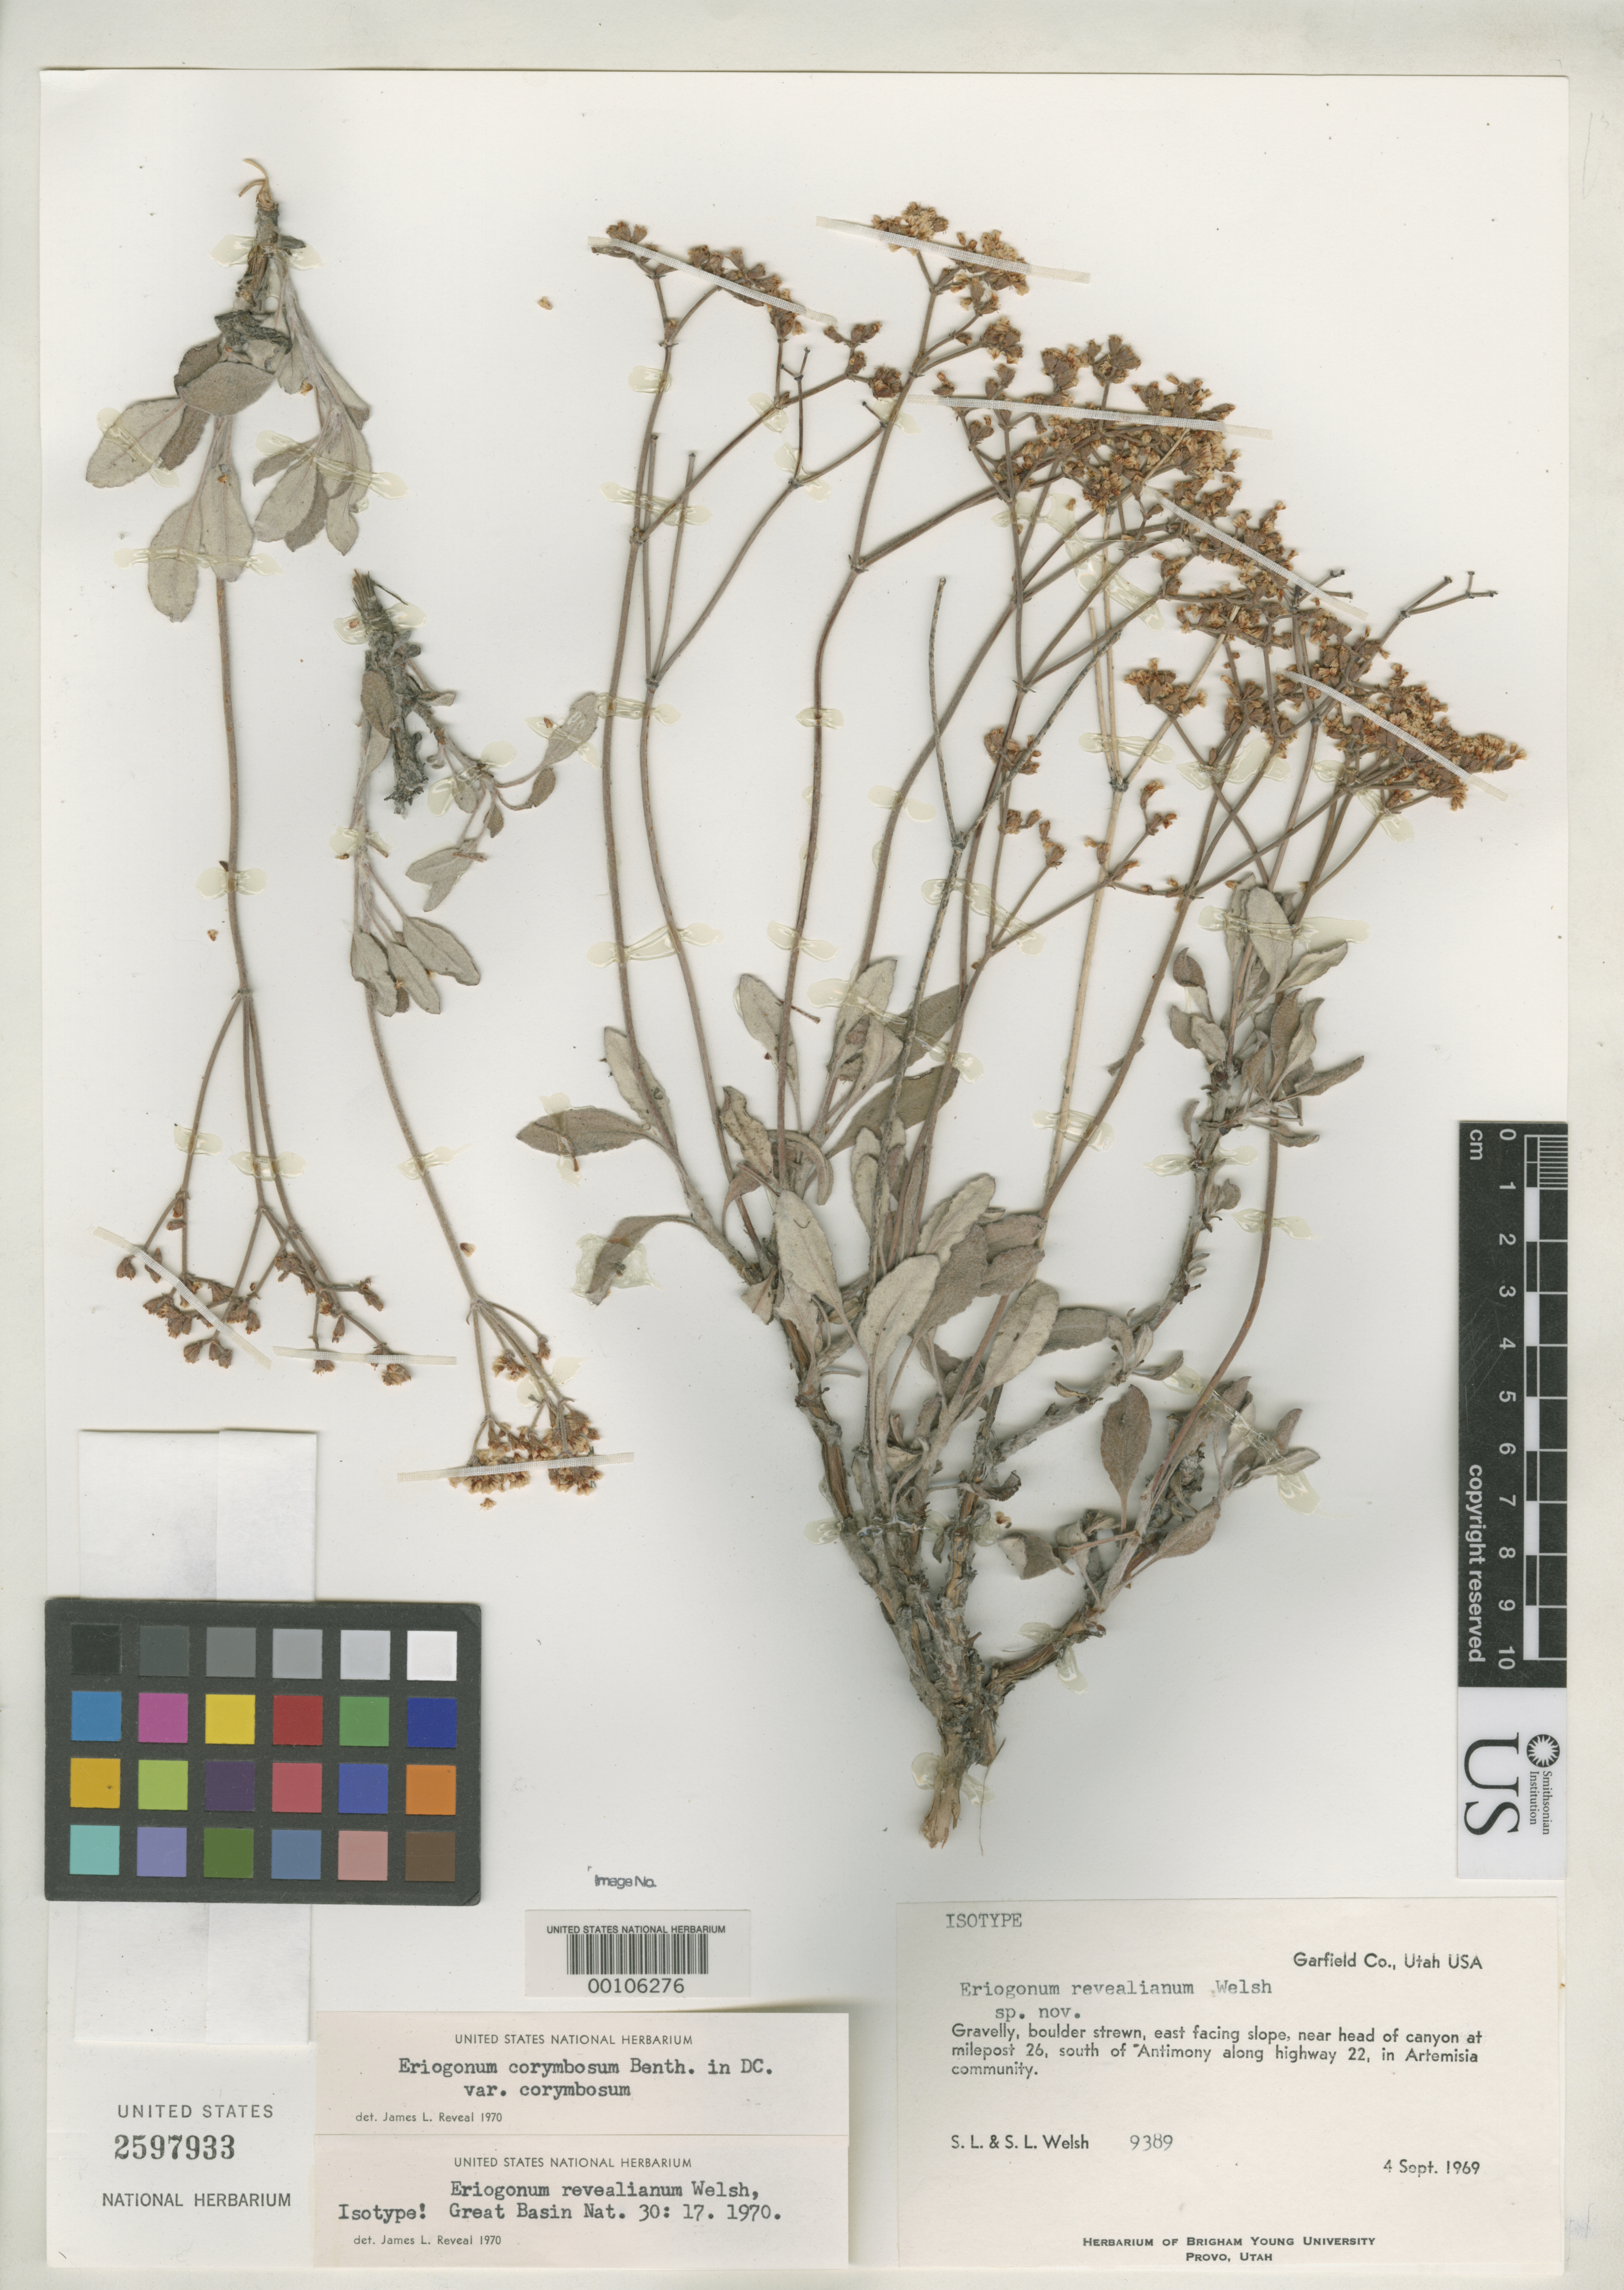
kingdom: Plantae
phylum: Tracheophyta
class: Magnoliopsida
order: Caryophyllales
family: Polygonaceae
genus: Eriogonum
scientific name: Eriogonum revealianum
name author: S.L. Welsh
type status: Isotype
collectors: S. Welsh & S. Welsh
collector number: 9389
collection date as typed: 04 Sep 1969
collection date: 1969-09-04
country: United States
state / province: Utah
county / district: Garfield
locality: Head of canyon at Milepost 26, south of Antimony along Utah highway 22.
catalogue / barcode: US 2597933